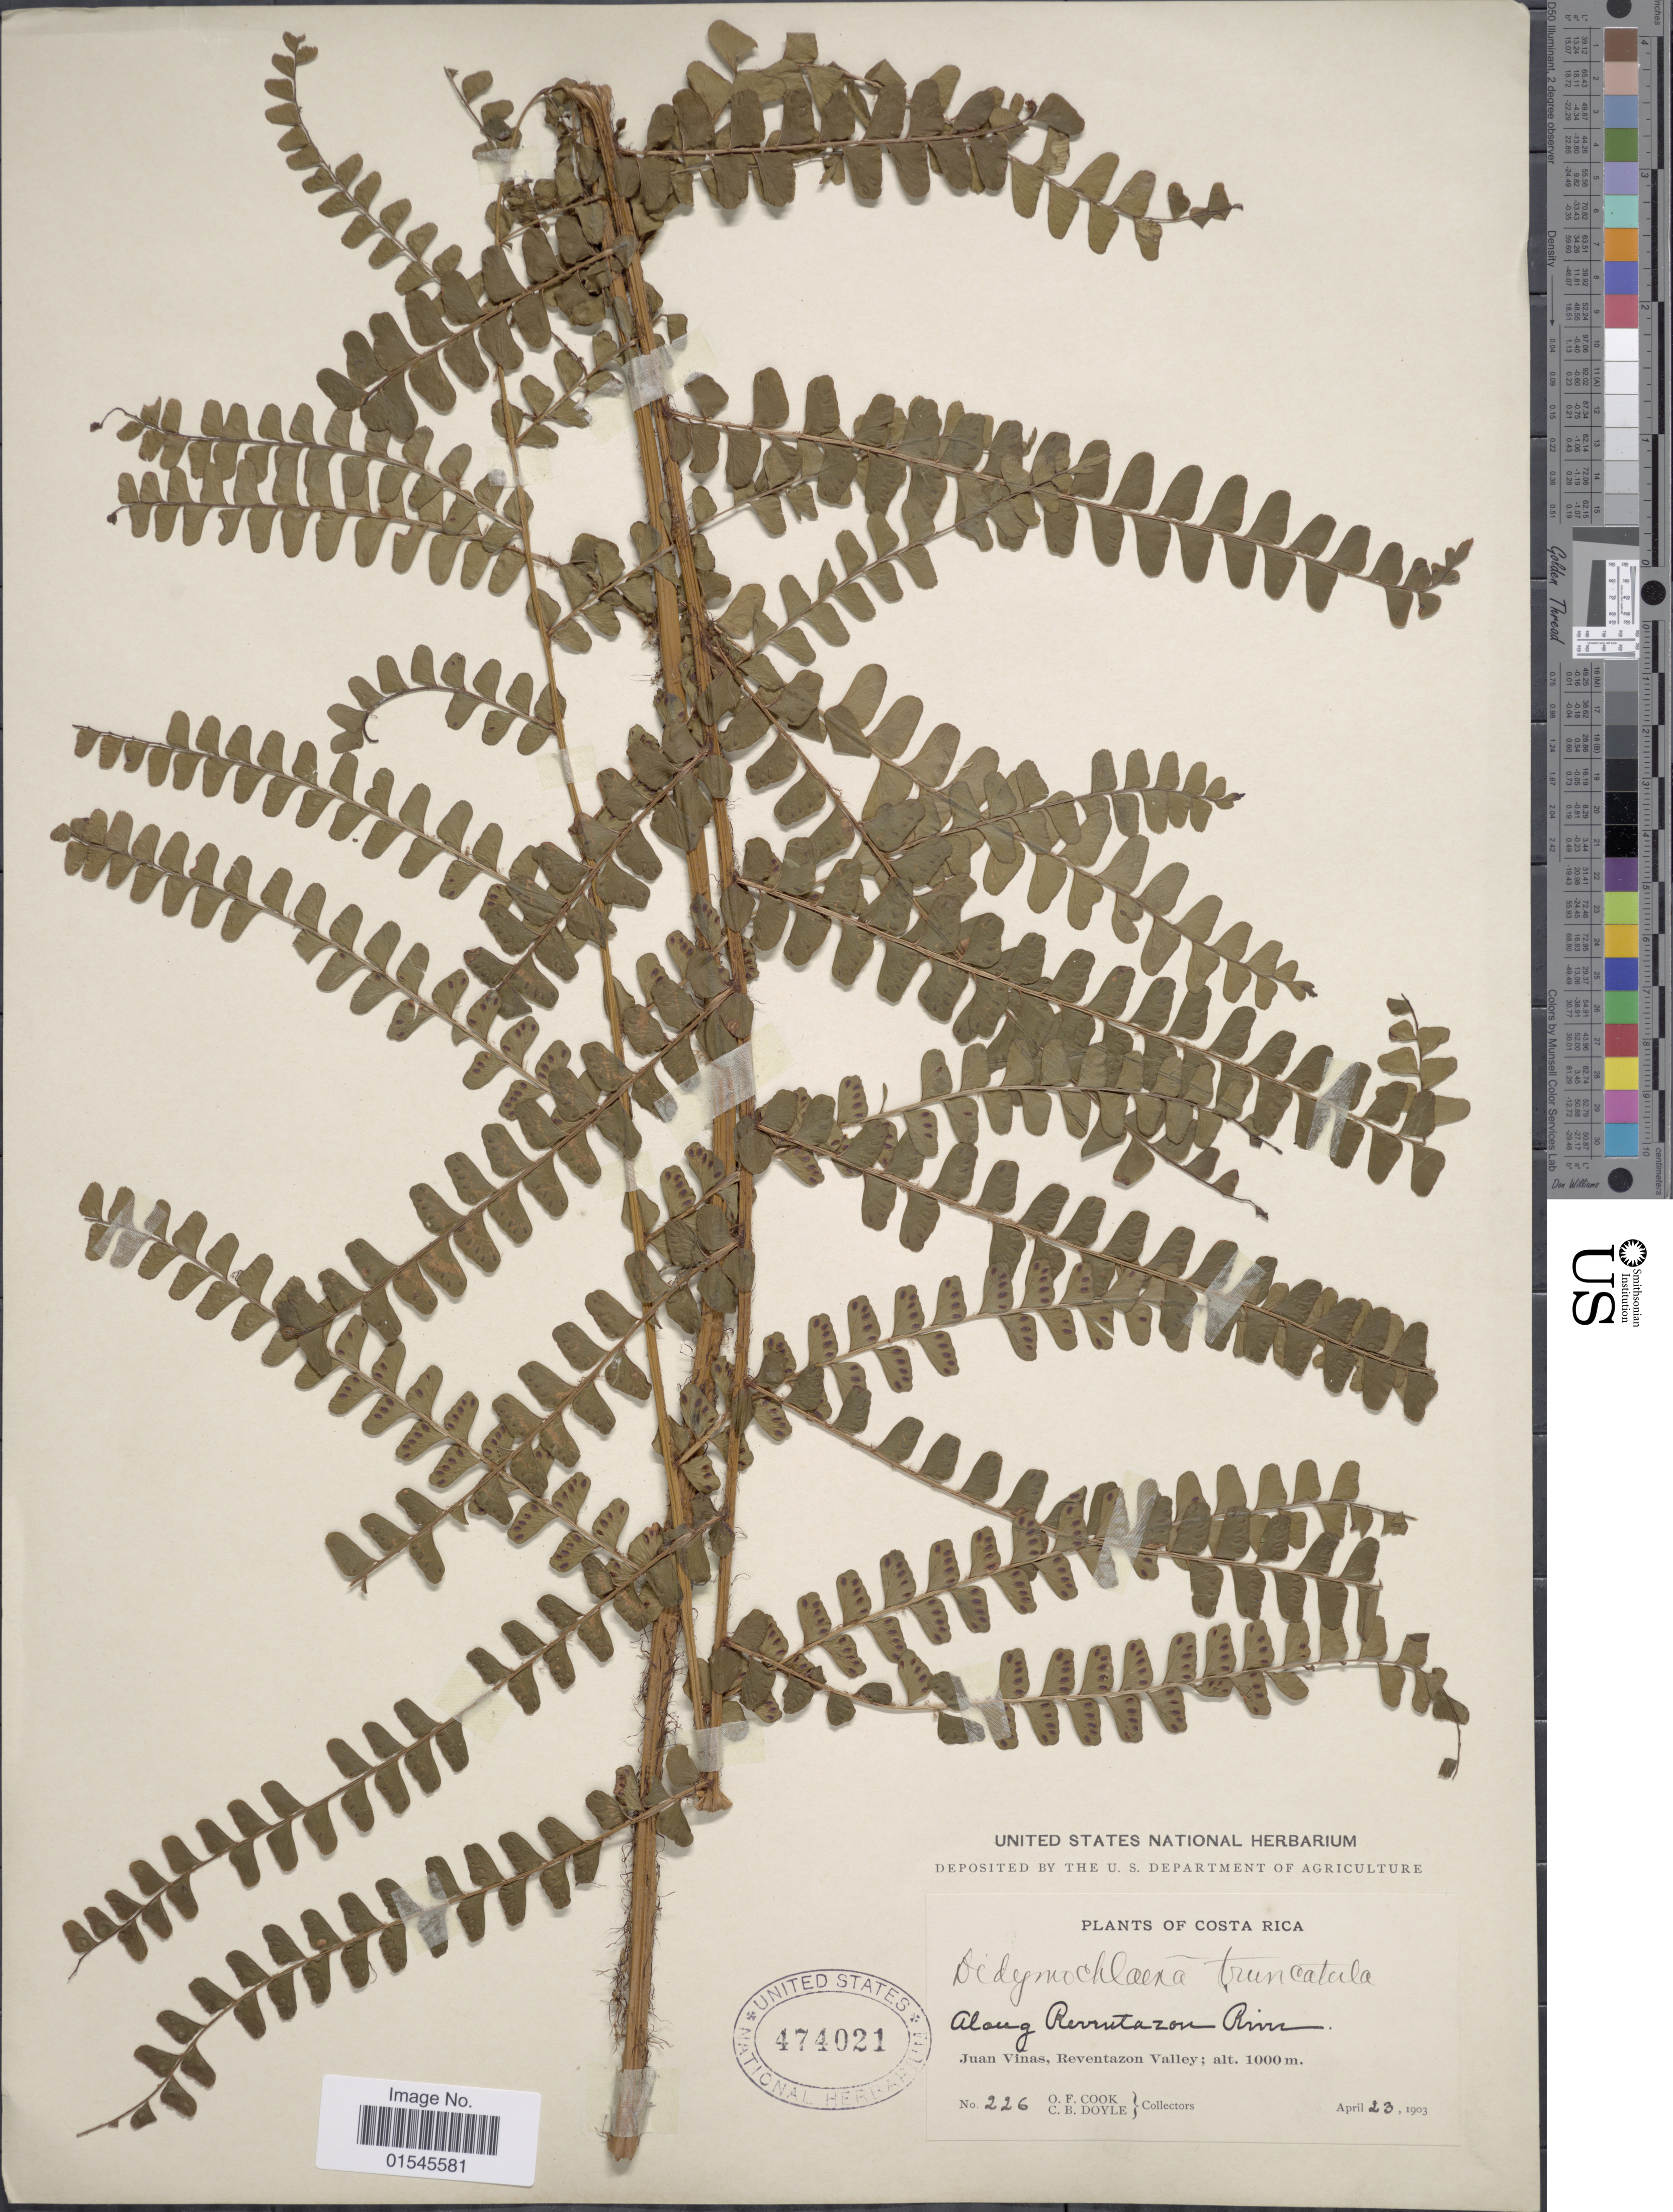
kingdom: Plantae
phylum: Tracheophyta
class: Polypodiopsida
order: Polypodiales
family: Didymochlaenaceae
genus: Didymochlaena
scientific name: Didymochlaena truncatula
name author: (Sw.) J. Sm.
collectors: O. F. Cook & C. Doyle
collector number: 226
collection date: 1903-04-23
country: Costa Rica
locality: Along Reventazon River. Juan Vinas, Reventazon Valley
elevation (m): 1000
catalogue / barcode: US 474021